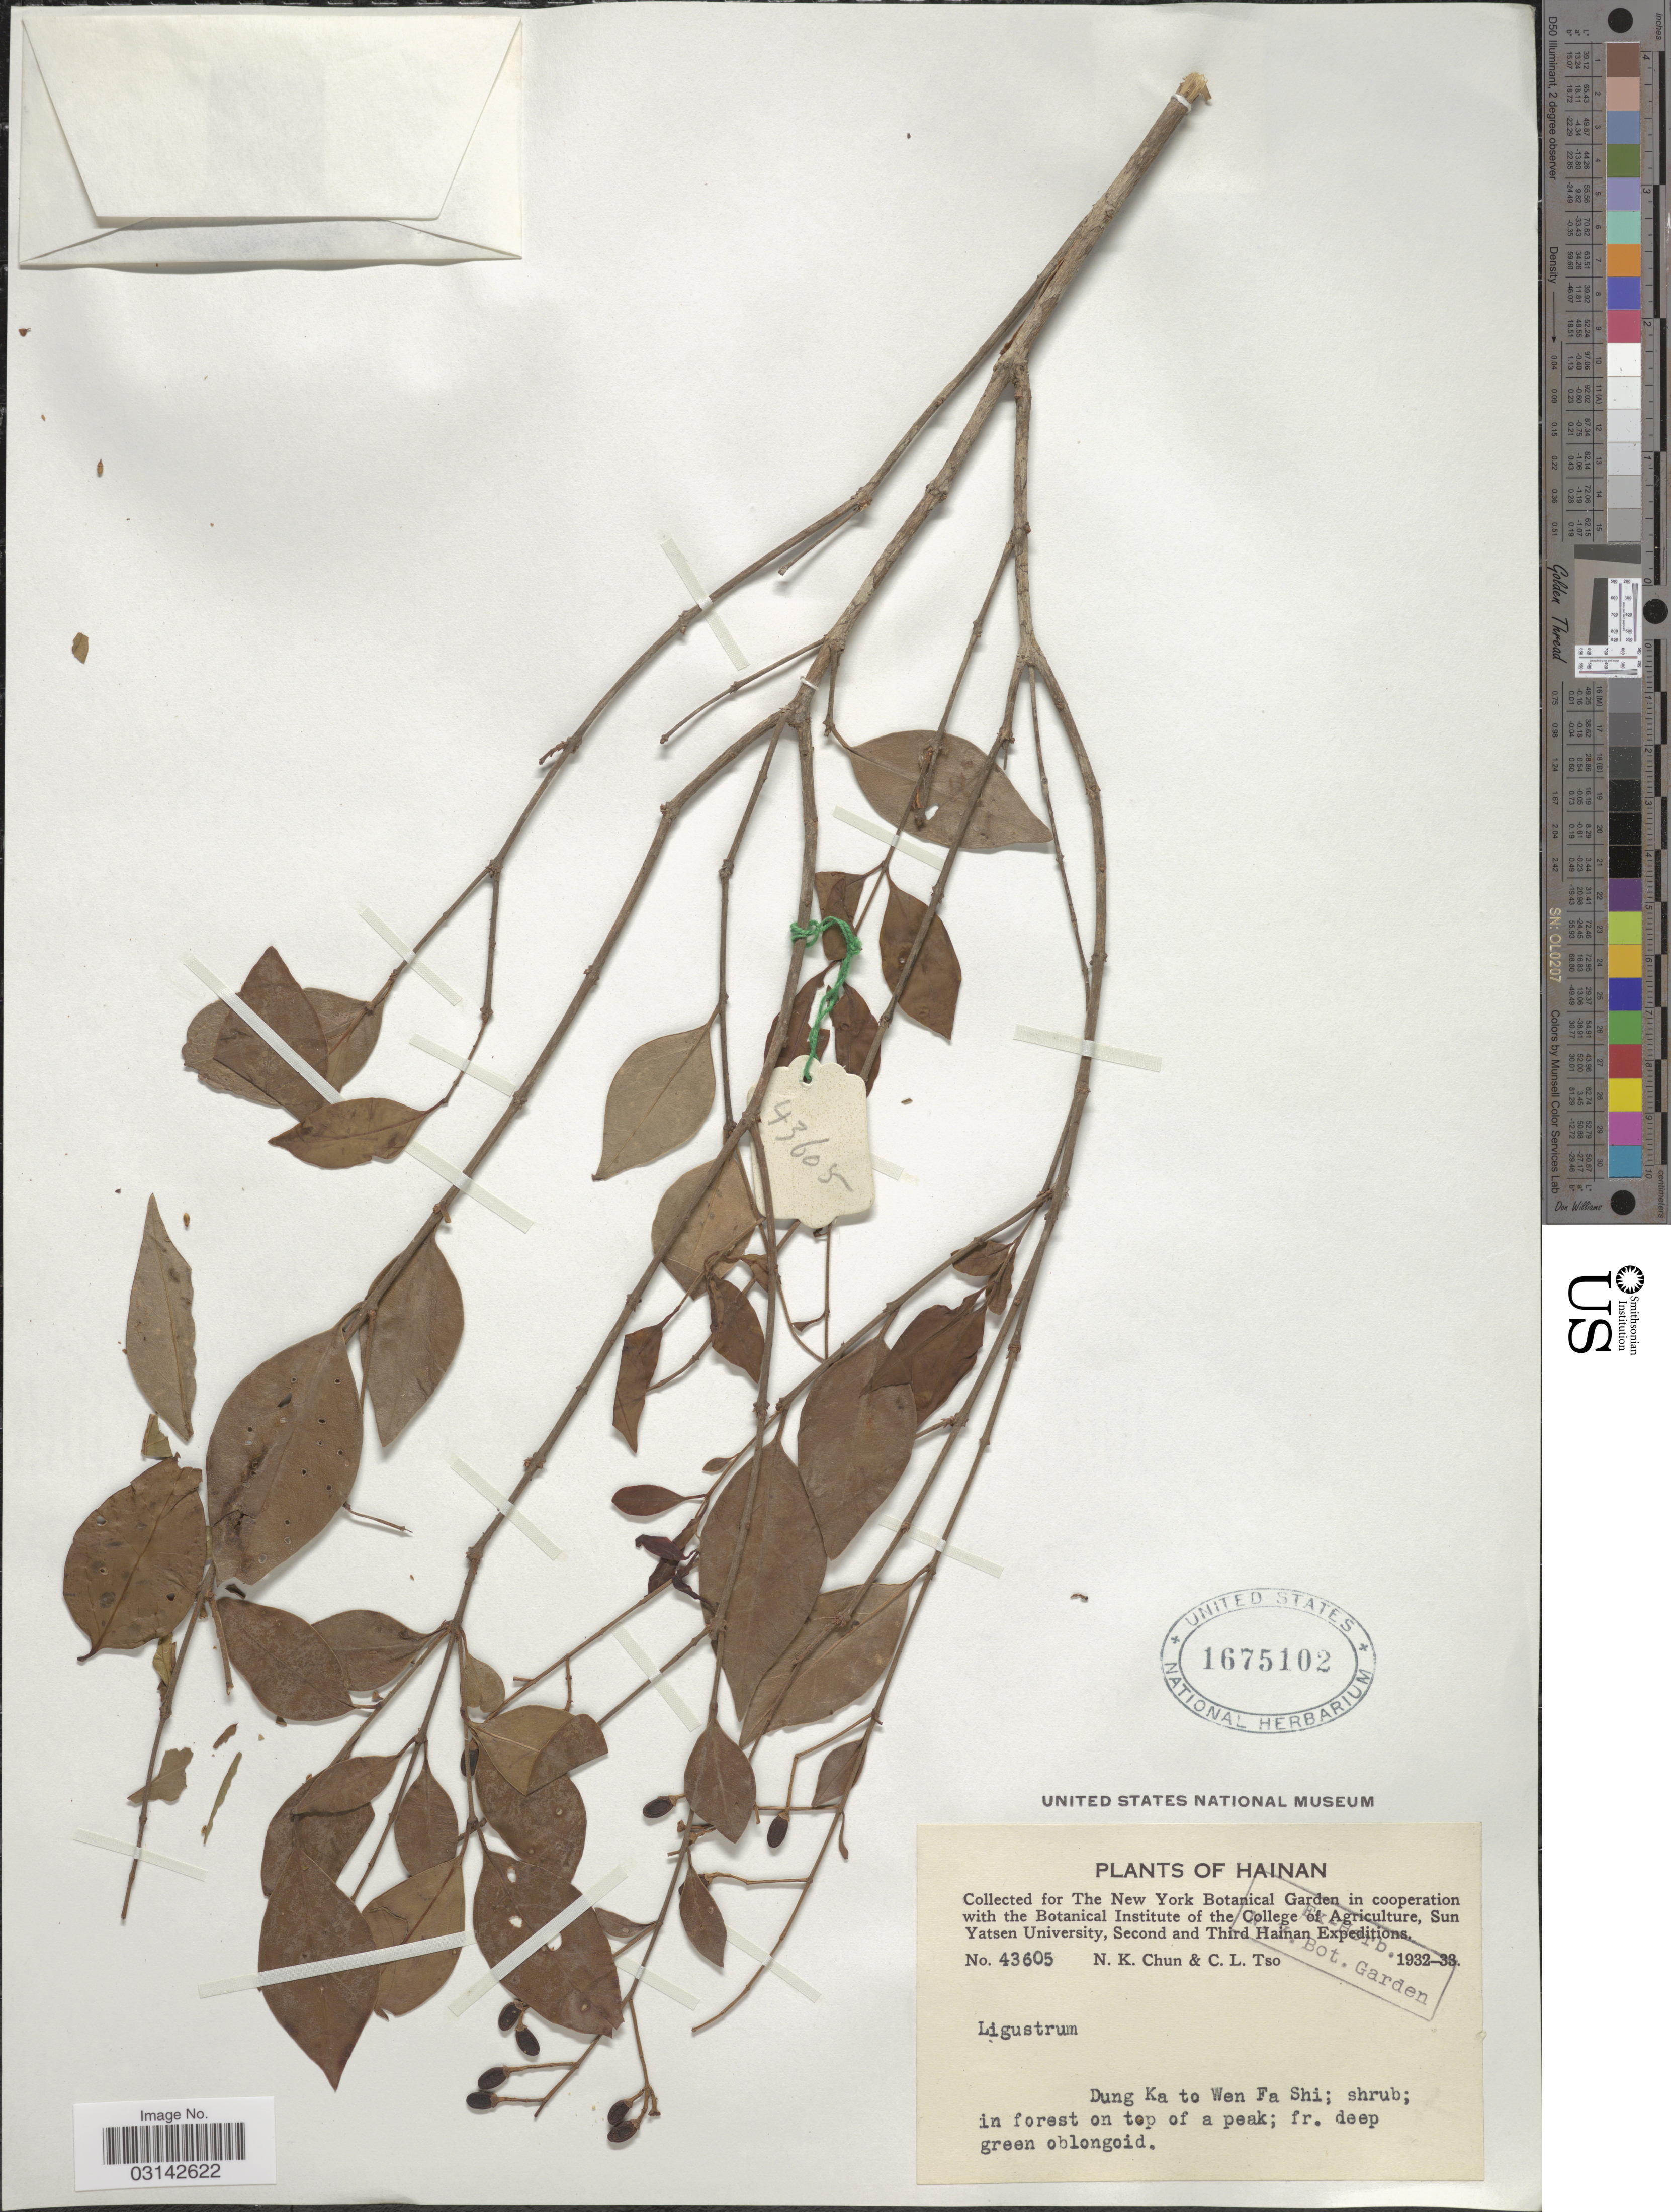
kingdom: Plantae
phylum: Tracheophyta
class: Magnoliopsida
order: Lamiales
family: Oleaceae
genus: Ligustrum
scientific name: Ligustrum sp.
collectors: N. K. Chun & C. Tso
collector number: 43605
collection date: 1932/1933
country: China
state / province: Hainan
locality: Dung Ka to Wen Fa Shi.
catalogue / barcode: US 1675102